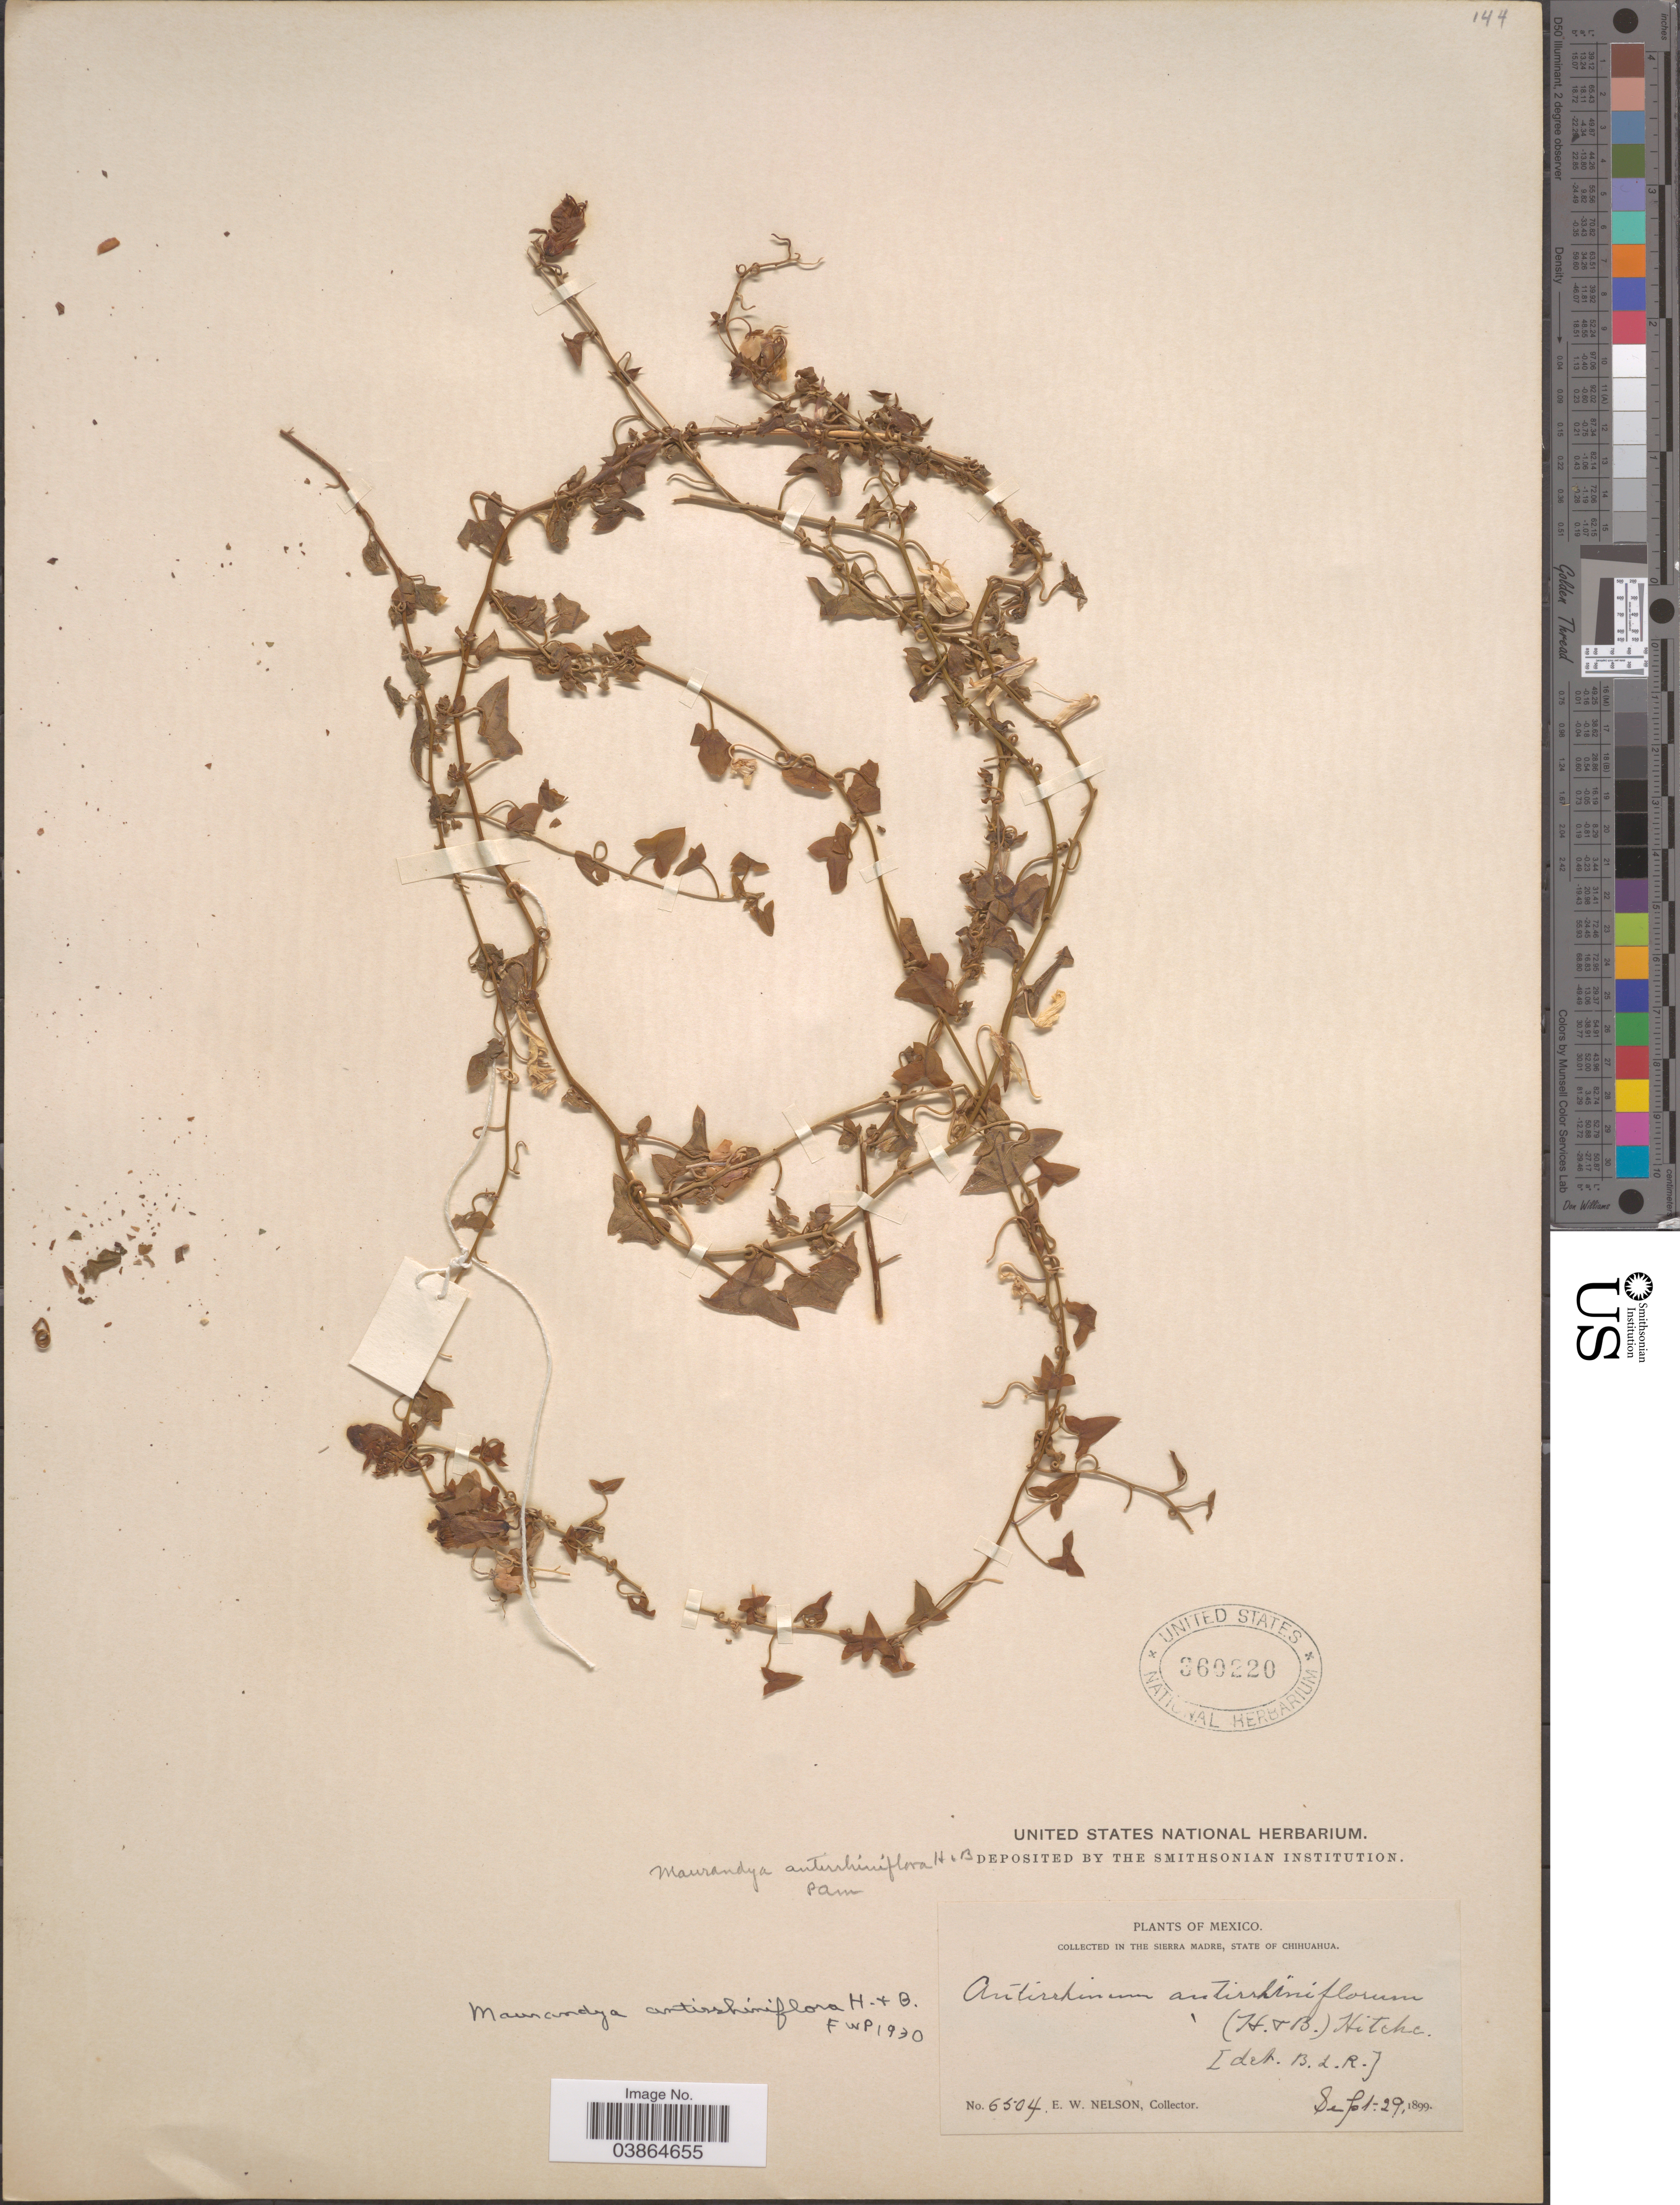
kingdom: Plantae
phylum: Tracheophyta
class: Magnoliopsida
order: Lamiales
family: Plantaginaceae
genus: Maurandya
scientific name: Maurandya antirrhiniflora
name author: Humb. & Bonpl. ex Willd.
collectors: E. W. Nelson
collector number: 6504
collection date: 1899-09-29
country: Mexico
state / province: Chihuahua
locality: In the Sierra Madre.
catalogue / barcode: US 360220